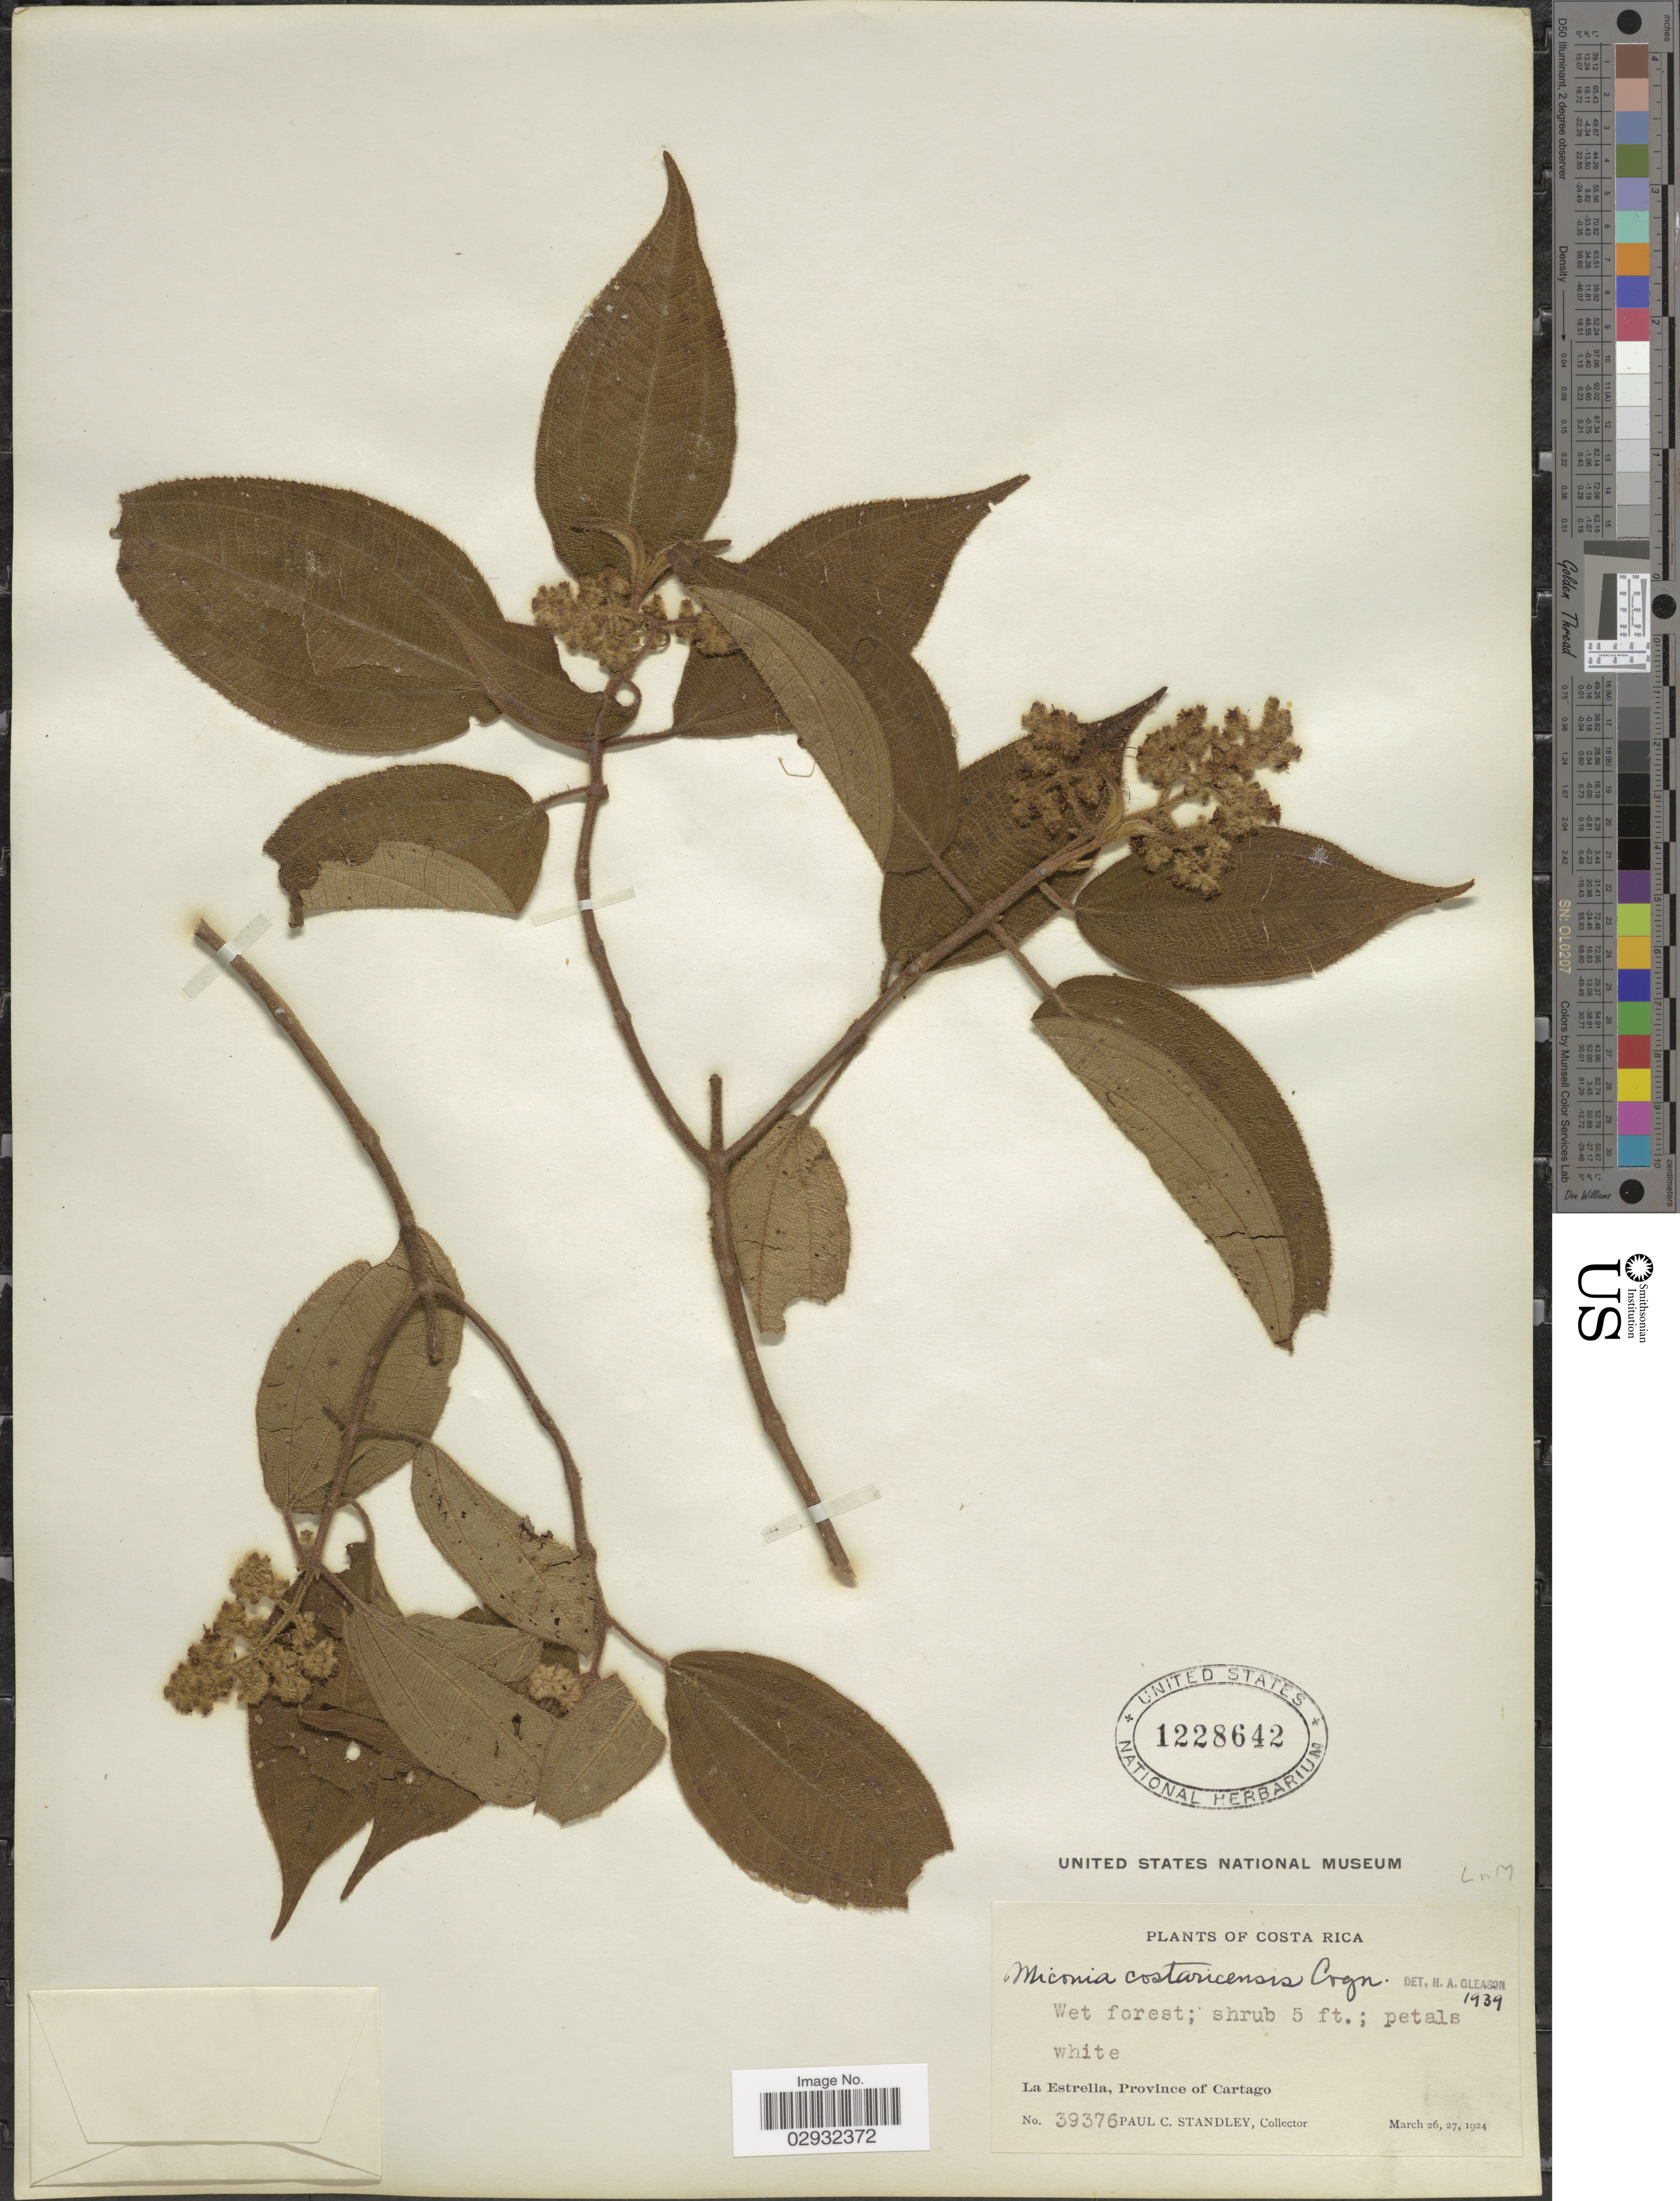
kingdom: Plantae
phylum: Tracheophyta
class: Magnoliopsida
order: Myrtales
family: Melastomataceae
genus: Miconia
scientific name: Miconia costaricensis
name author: Cogn.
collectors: P. C. Standley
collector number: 39376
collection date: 1924-03-26/1924-03-27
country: Costa Rica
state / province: Cartago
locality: La Estrella.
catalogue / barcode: US 1228642